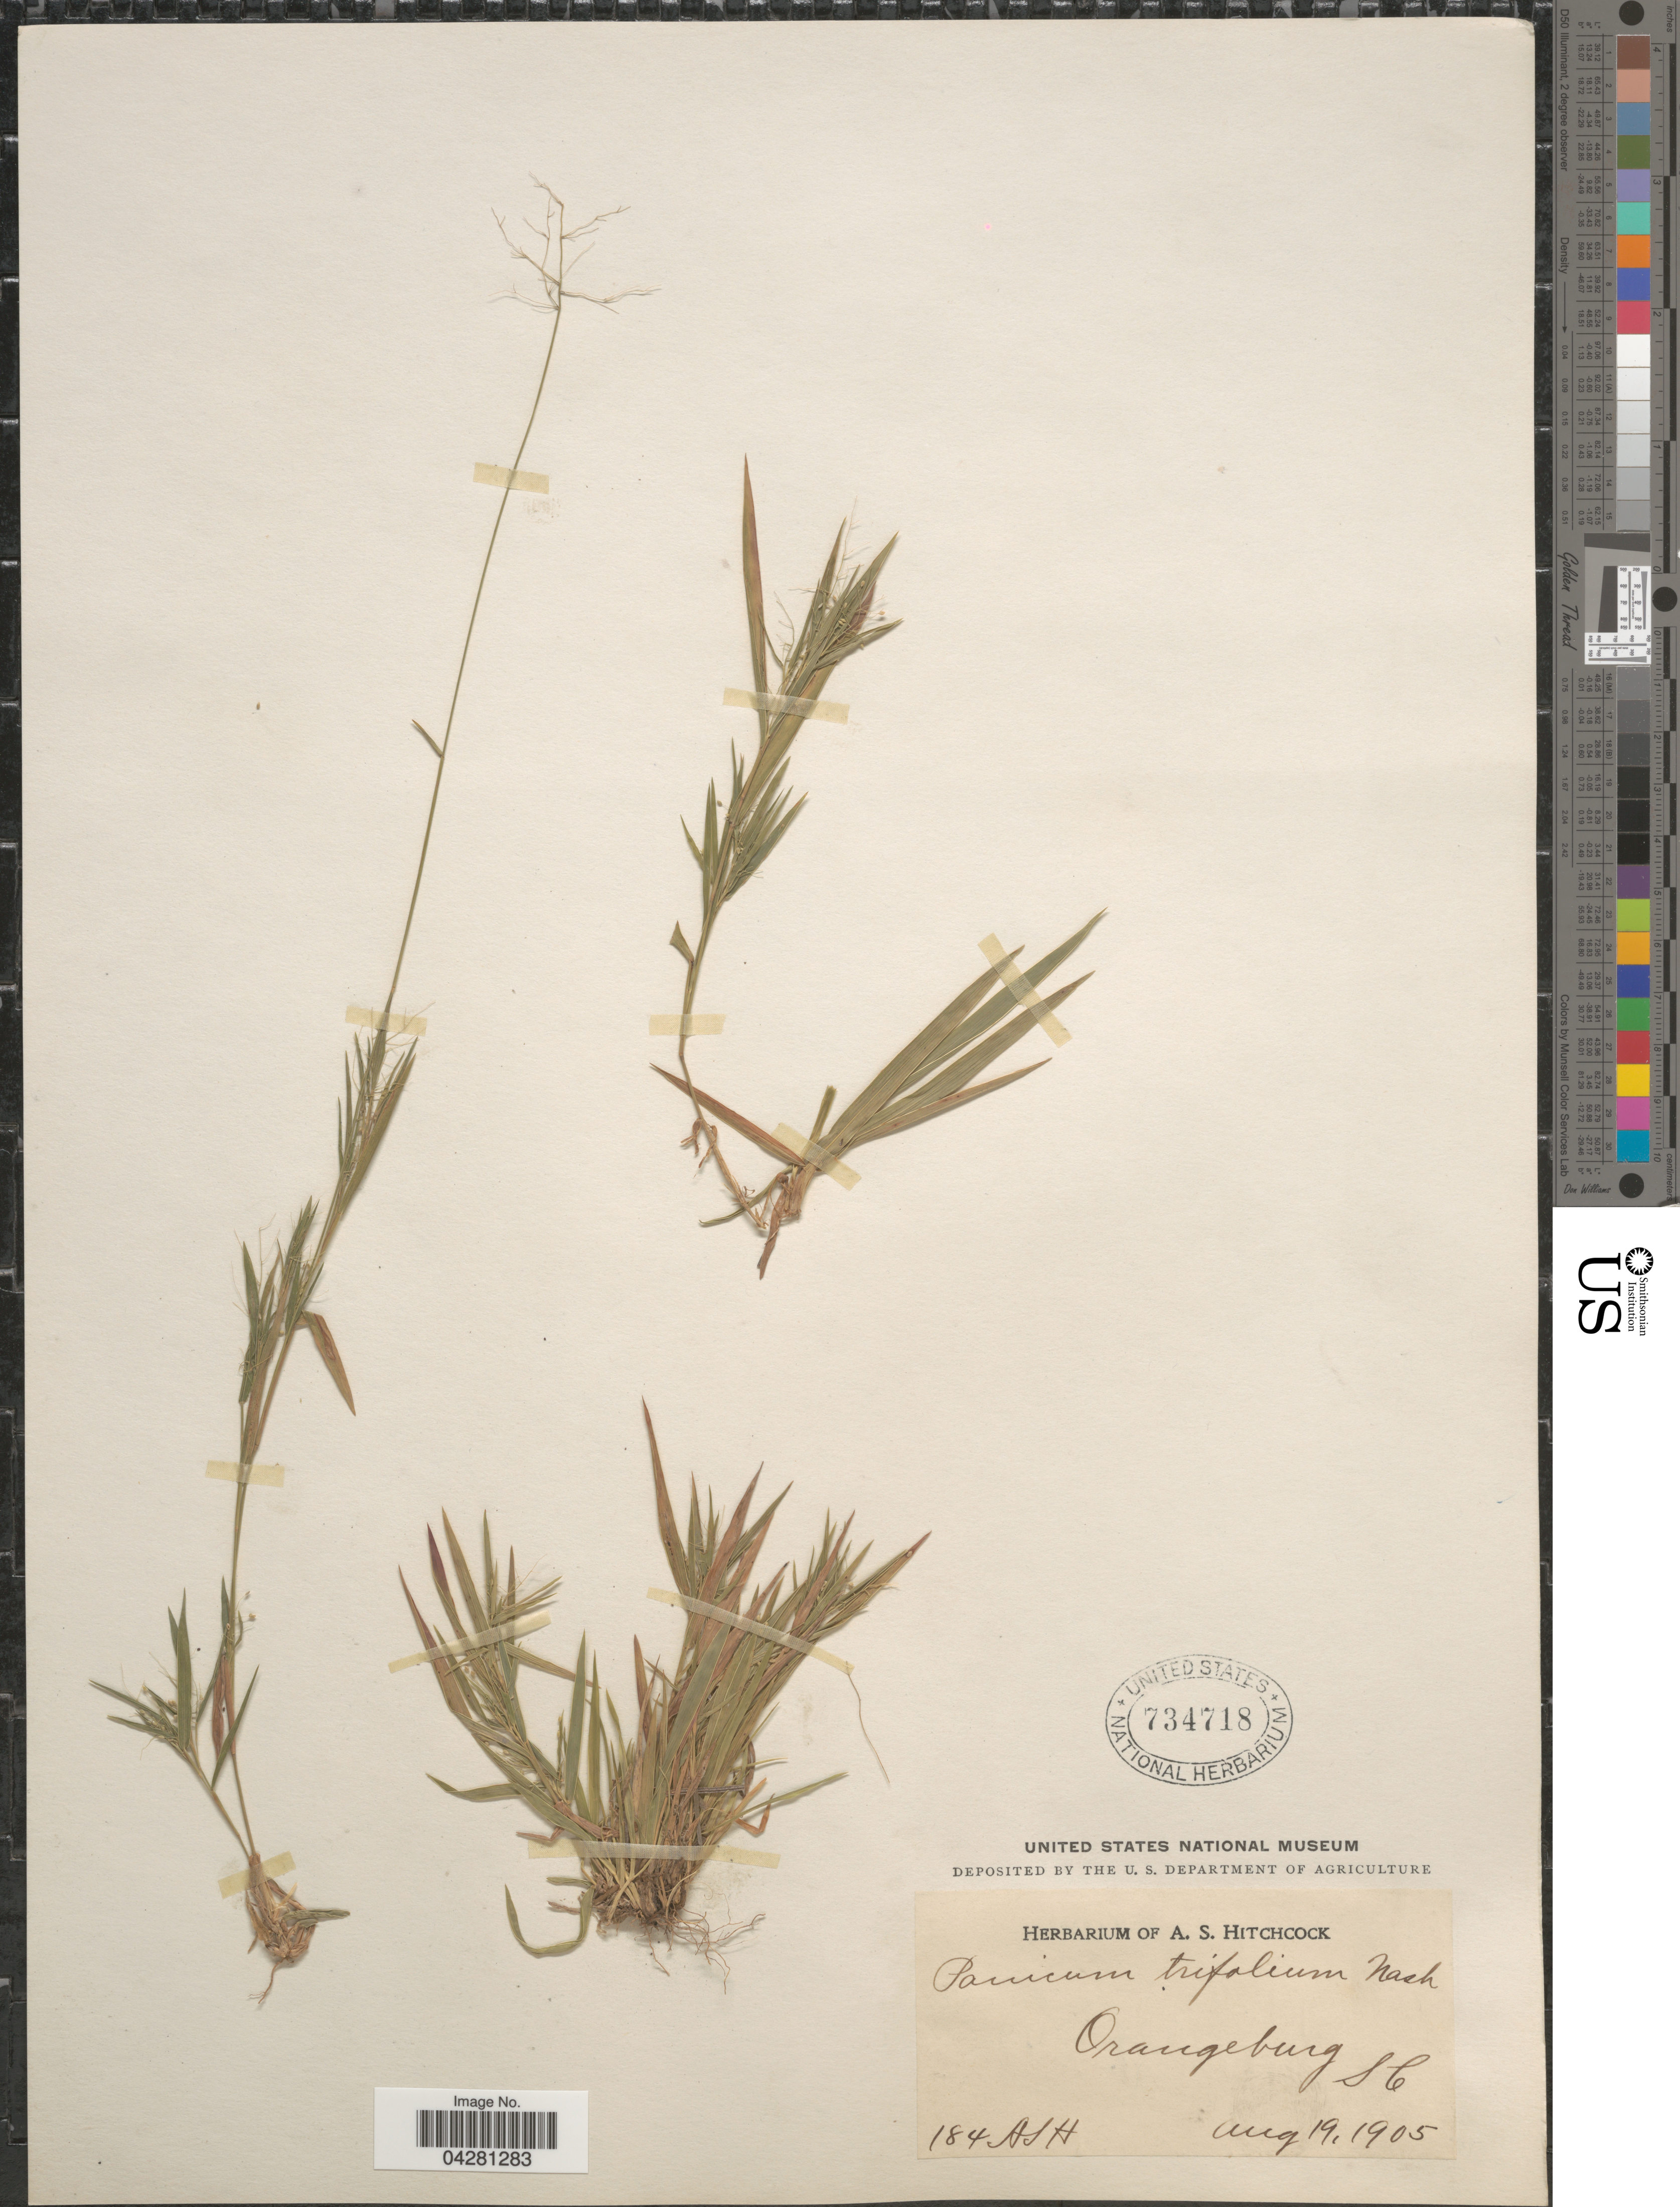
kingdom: Plantae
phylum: Tracheophyta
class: Liliopsida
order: Poales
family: Poaceae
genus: Dichanthelium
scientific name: Dichanthelium dichotomum var. unciphyllum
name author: (Trin.) Davidse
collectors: A. S. Hitchcock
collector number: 184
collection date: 1905-08-19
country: United States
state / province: South Carolina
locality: Orangeburg.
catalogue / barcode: US 734718